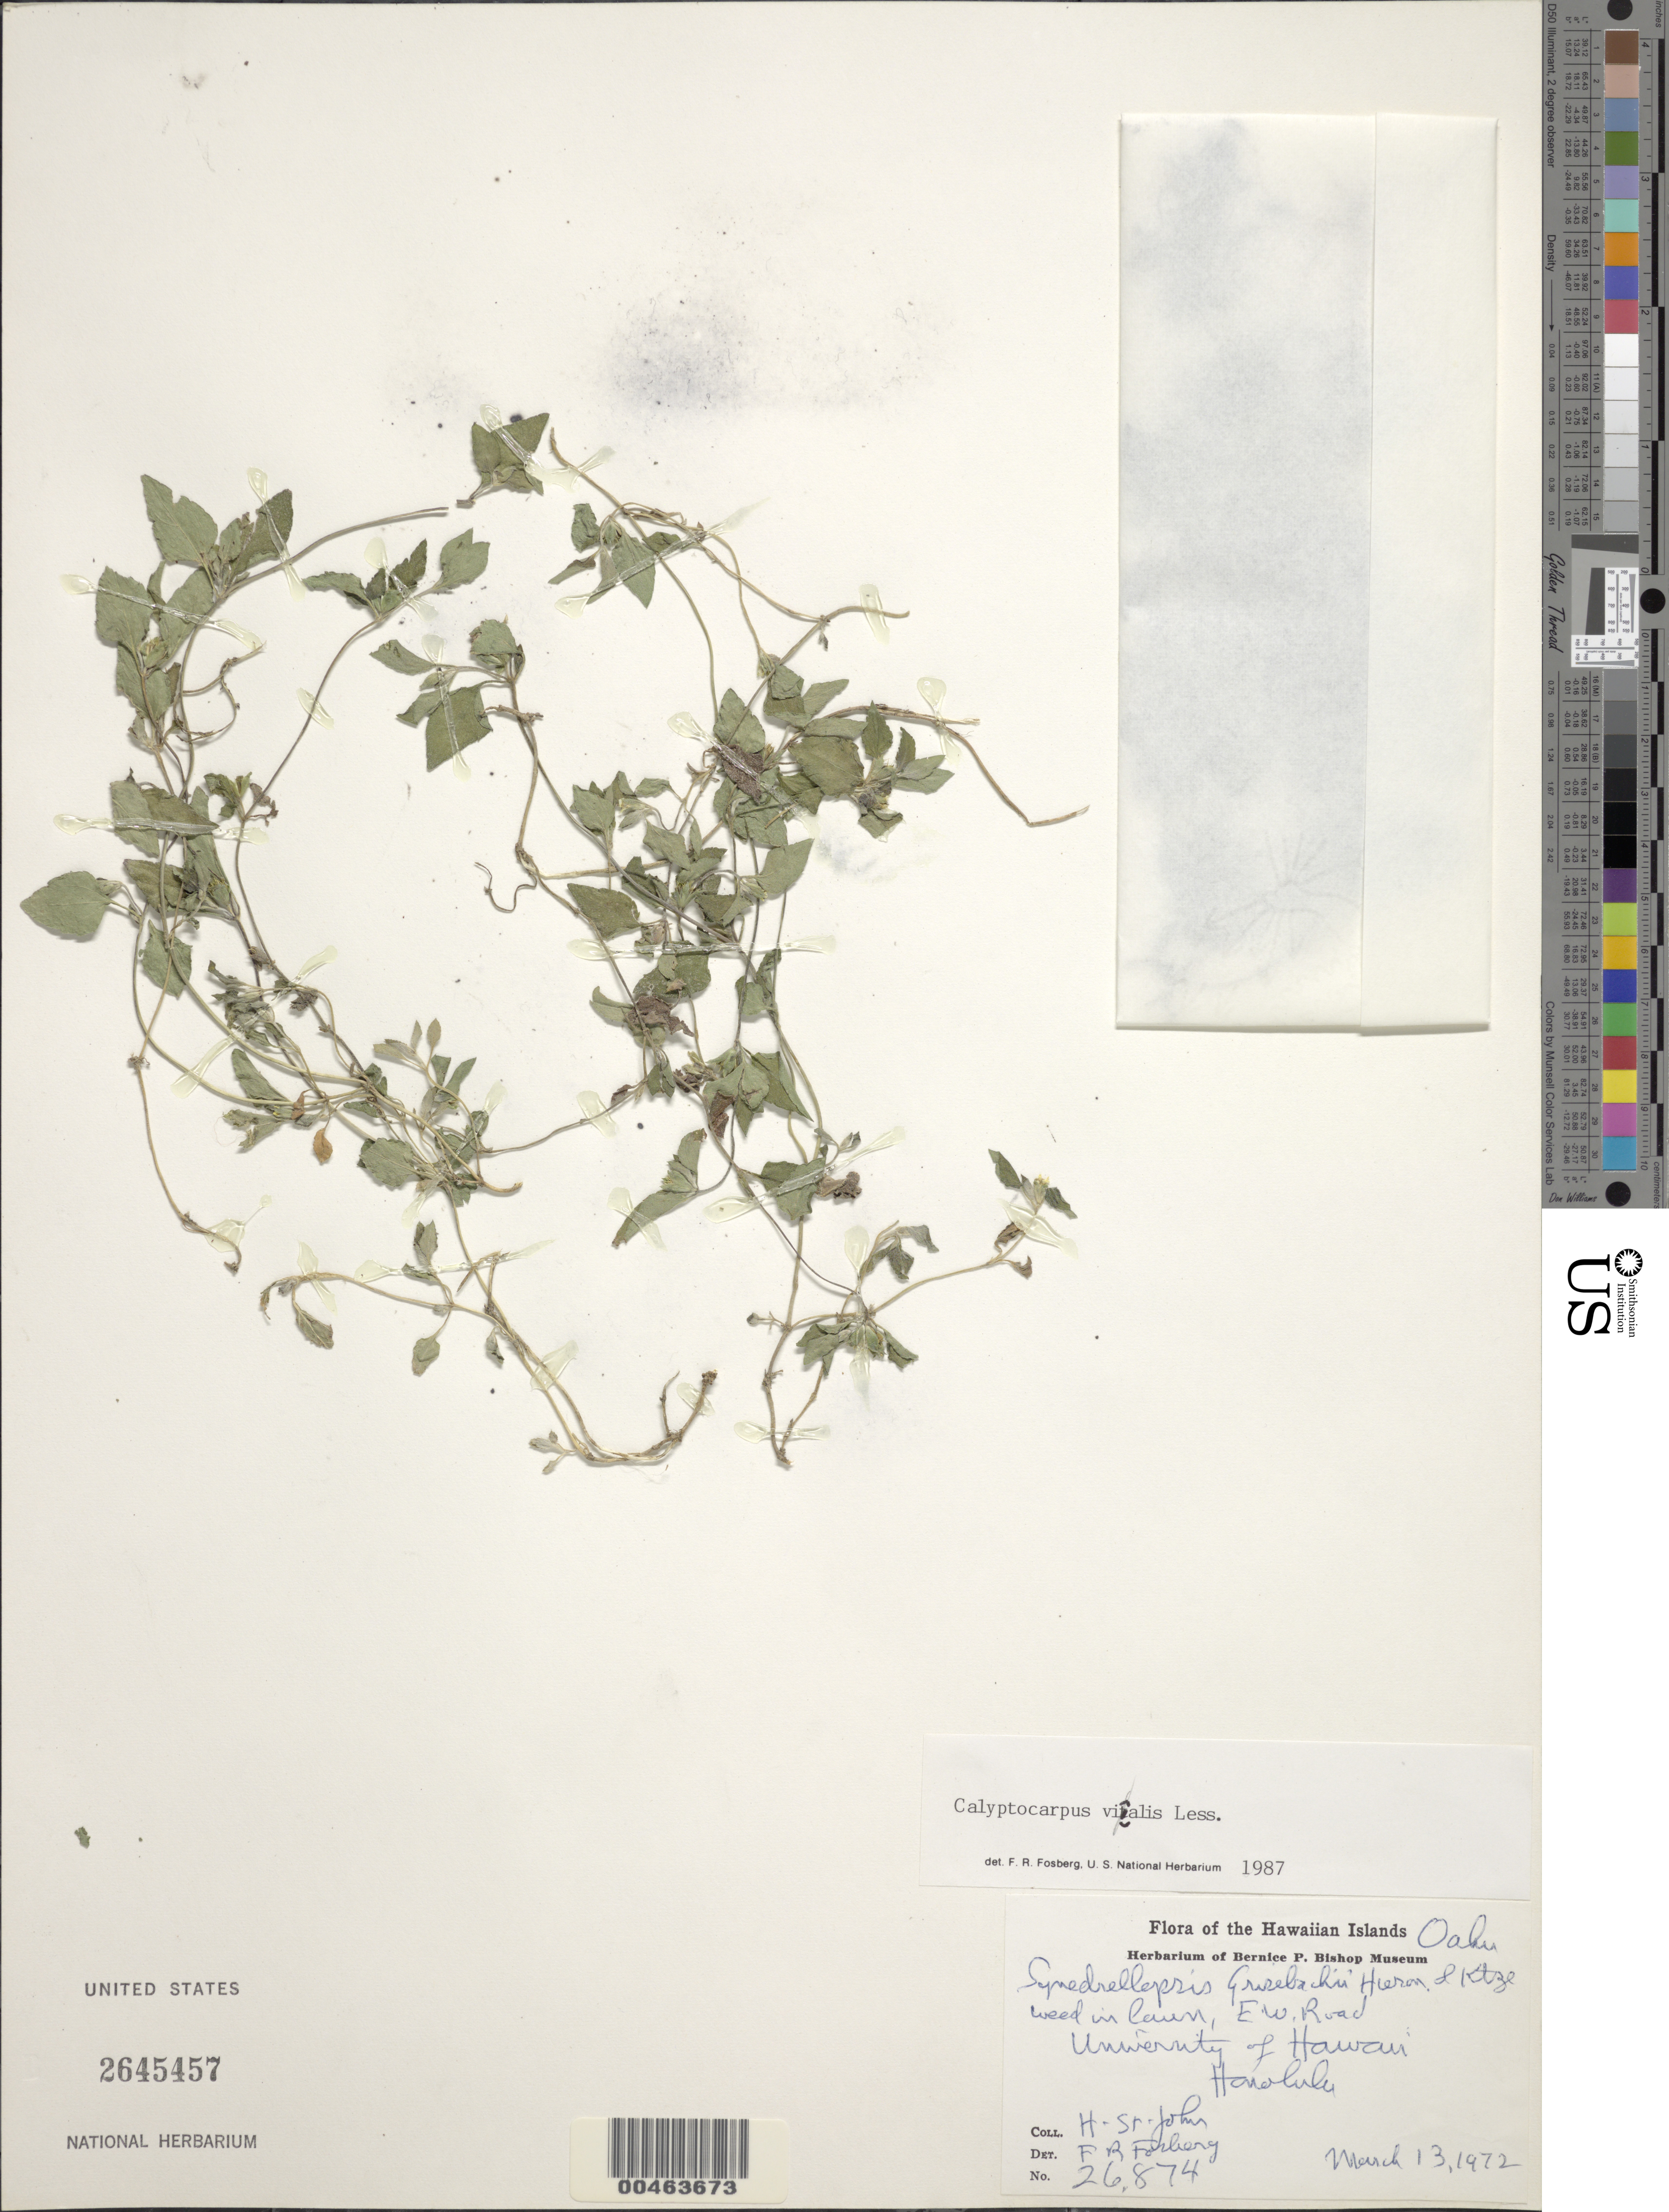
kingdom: Plantae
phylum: Tracheophyta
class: Magnoliopsida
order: Asterales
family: Asteraceae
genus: Calyptocarpus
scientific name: Calyptocarpus vialis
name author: Less.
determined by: Fosberg, F. R.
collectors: H. St. John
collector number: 26874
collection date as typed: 13 Mar 1972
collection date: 1972-03-13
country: United States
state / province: Hawaii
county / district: Honolulu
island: Oahu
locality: E.W. Road, University of Hawaii, Honolulu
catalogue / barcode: US 2645457